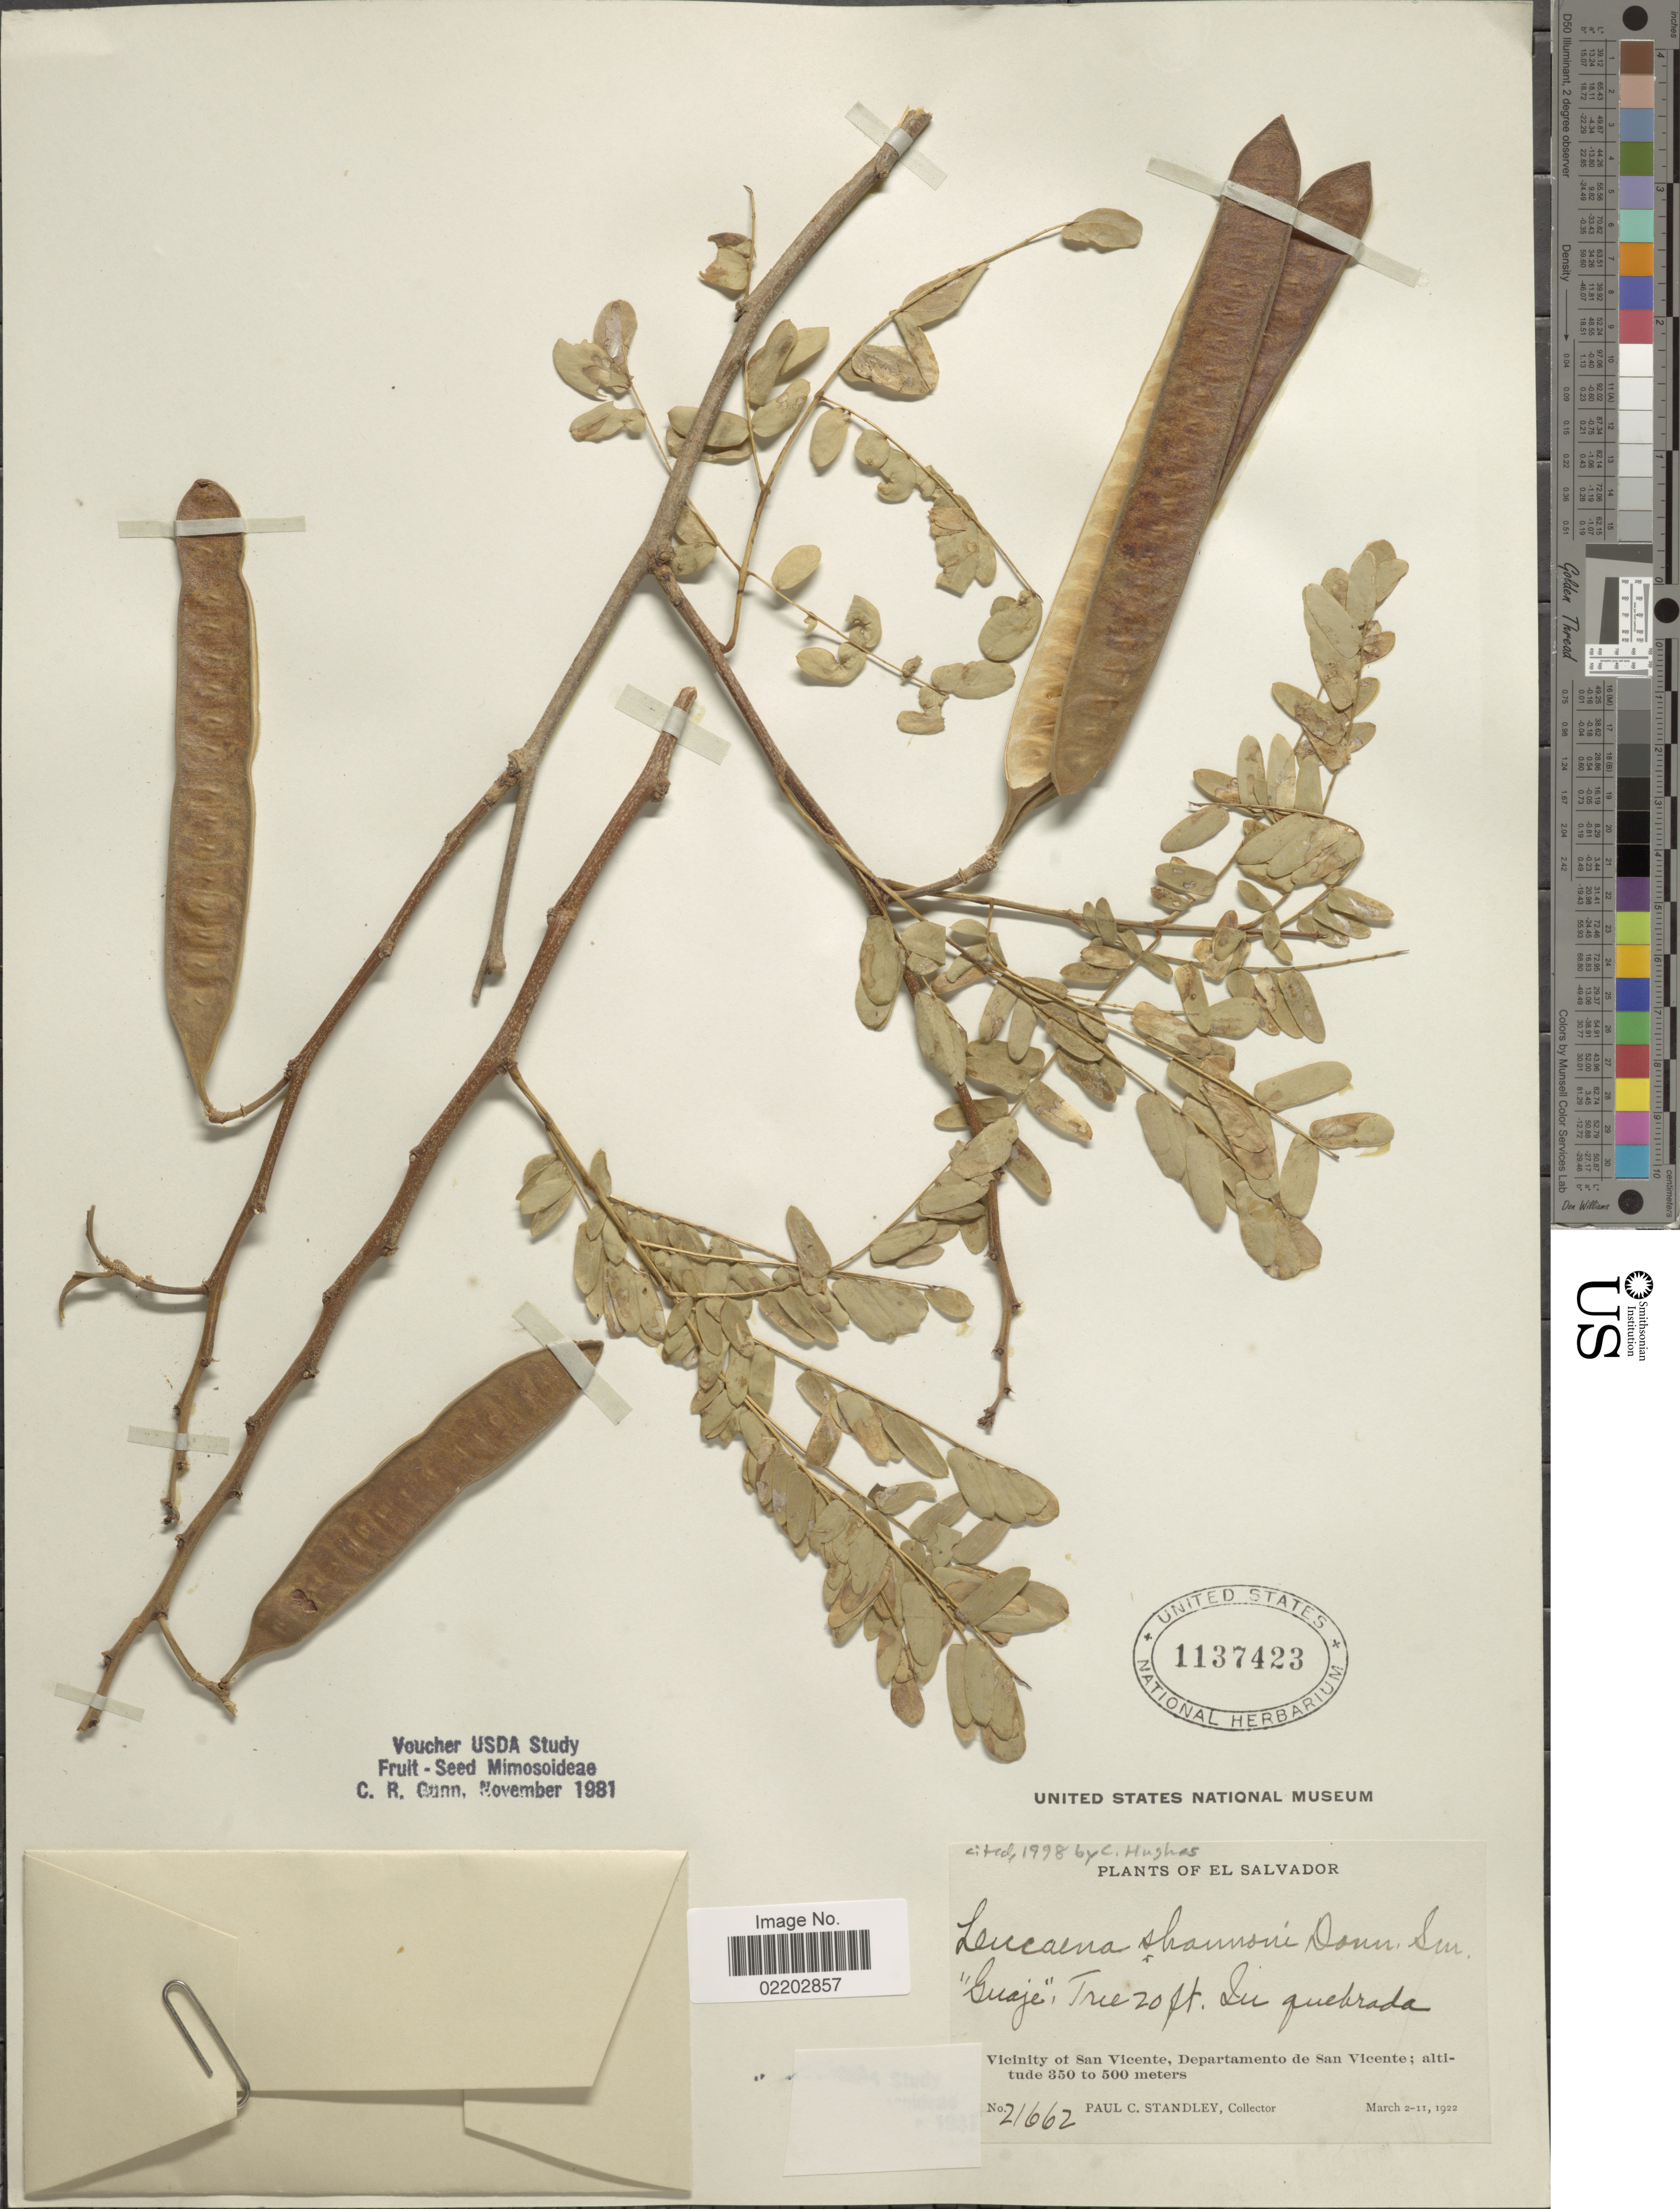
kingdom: Plantae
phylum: Tracheophyta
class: Magnoliopsida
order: Fabales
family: Fabaceae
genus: Leucaena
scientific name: Leucaena shannonii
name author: Donn. Sm.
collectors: P. C. Standley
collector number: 21662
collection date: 1922-03-02/1922-03-11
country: El Salvador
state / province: San Vincente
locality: Departamento de San Vicente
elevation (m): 350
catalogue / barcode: US 1137423